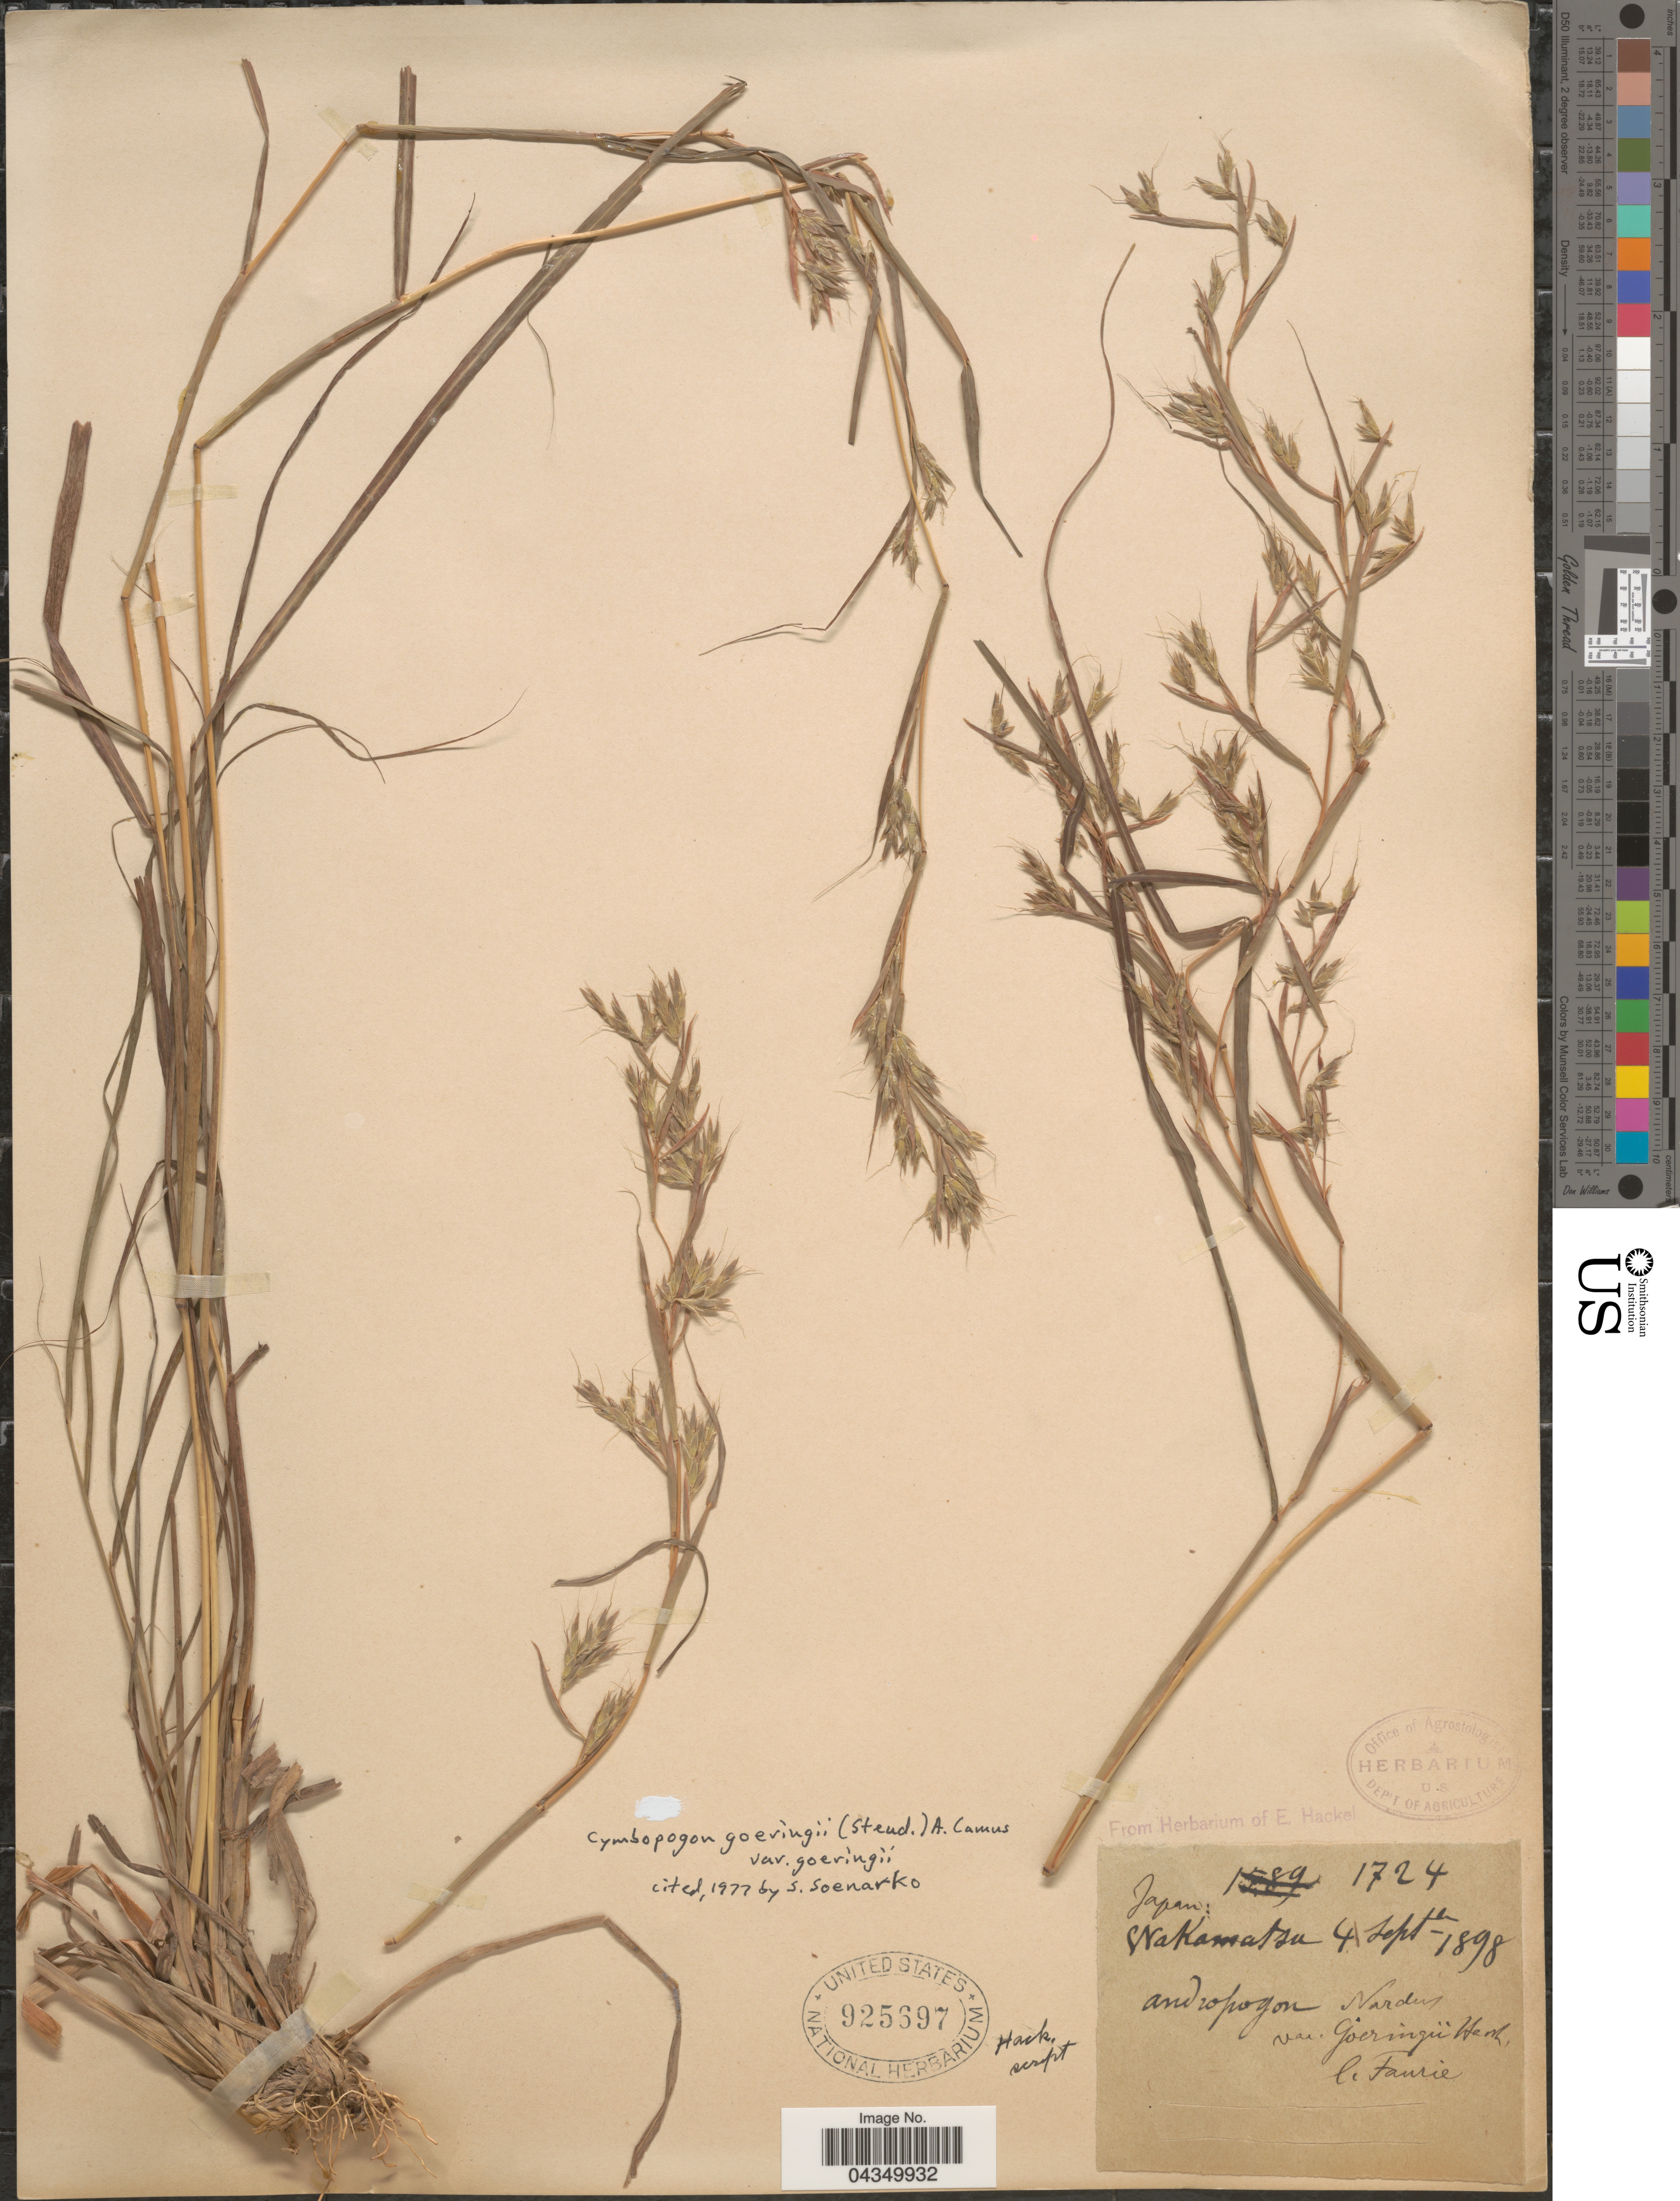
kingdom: Plantae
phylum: Tracheophyta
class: Liliopsida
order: Poales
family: Poaceae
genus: Cymbopogon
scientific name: Cymbopogon goeringii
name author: A. Camus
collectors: -. Faurie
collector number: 1724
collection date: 1898-09-04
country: Japan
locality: Nakamatsu.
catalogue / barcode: US 925697